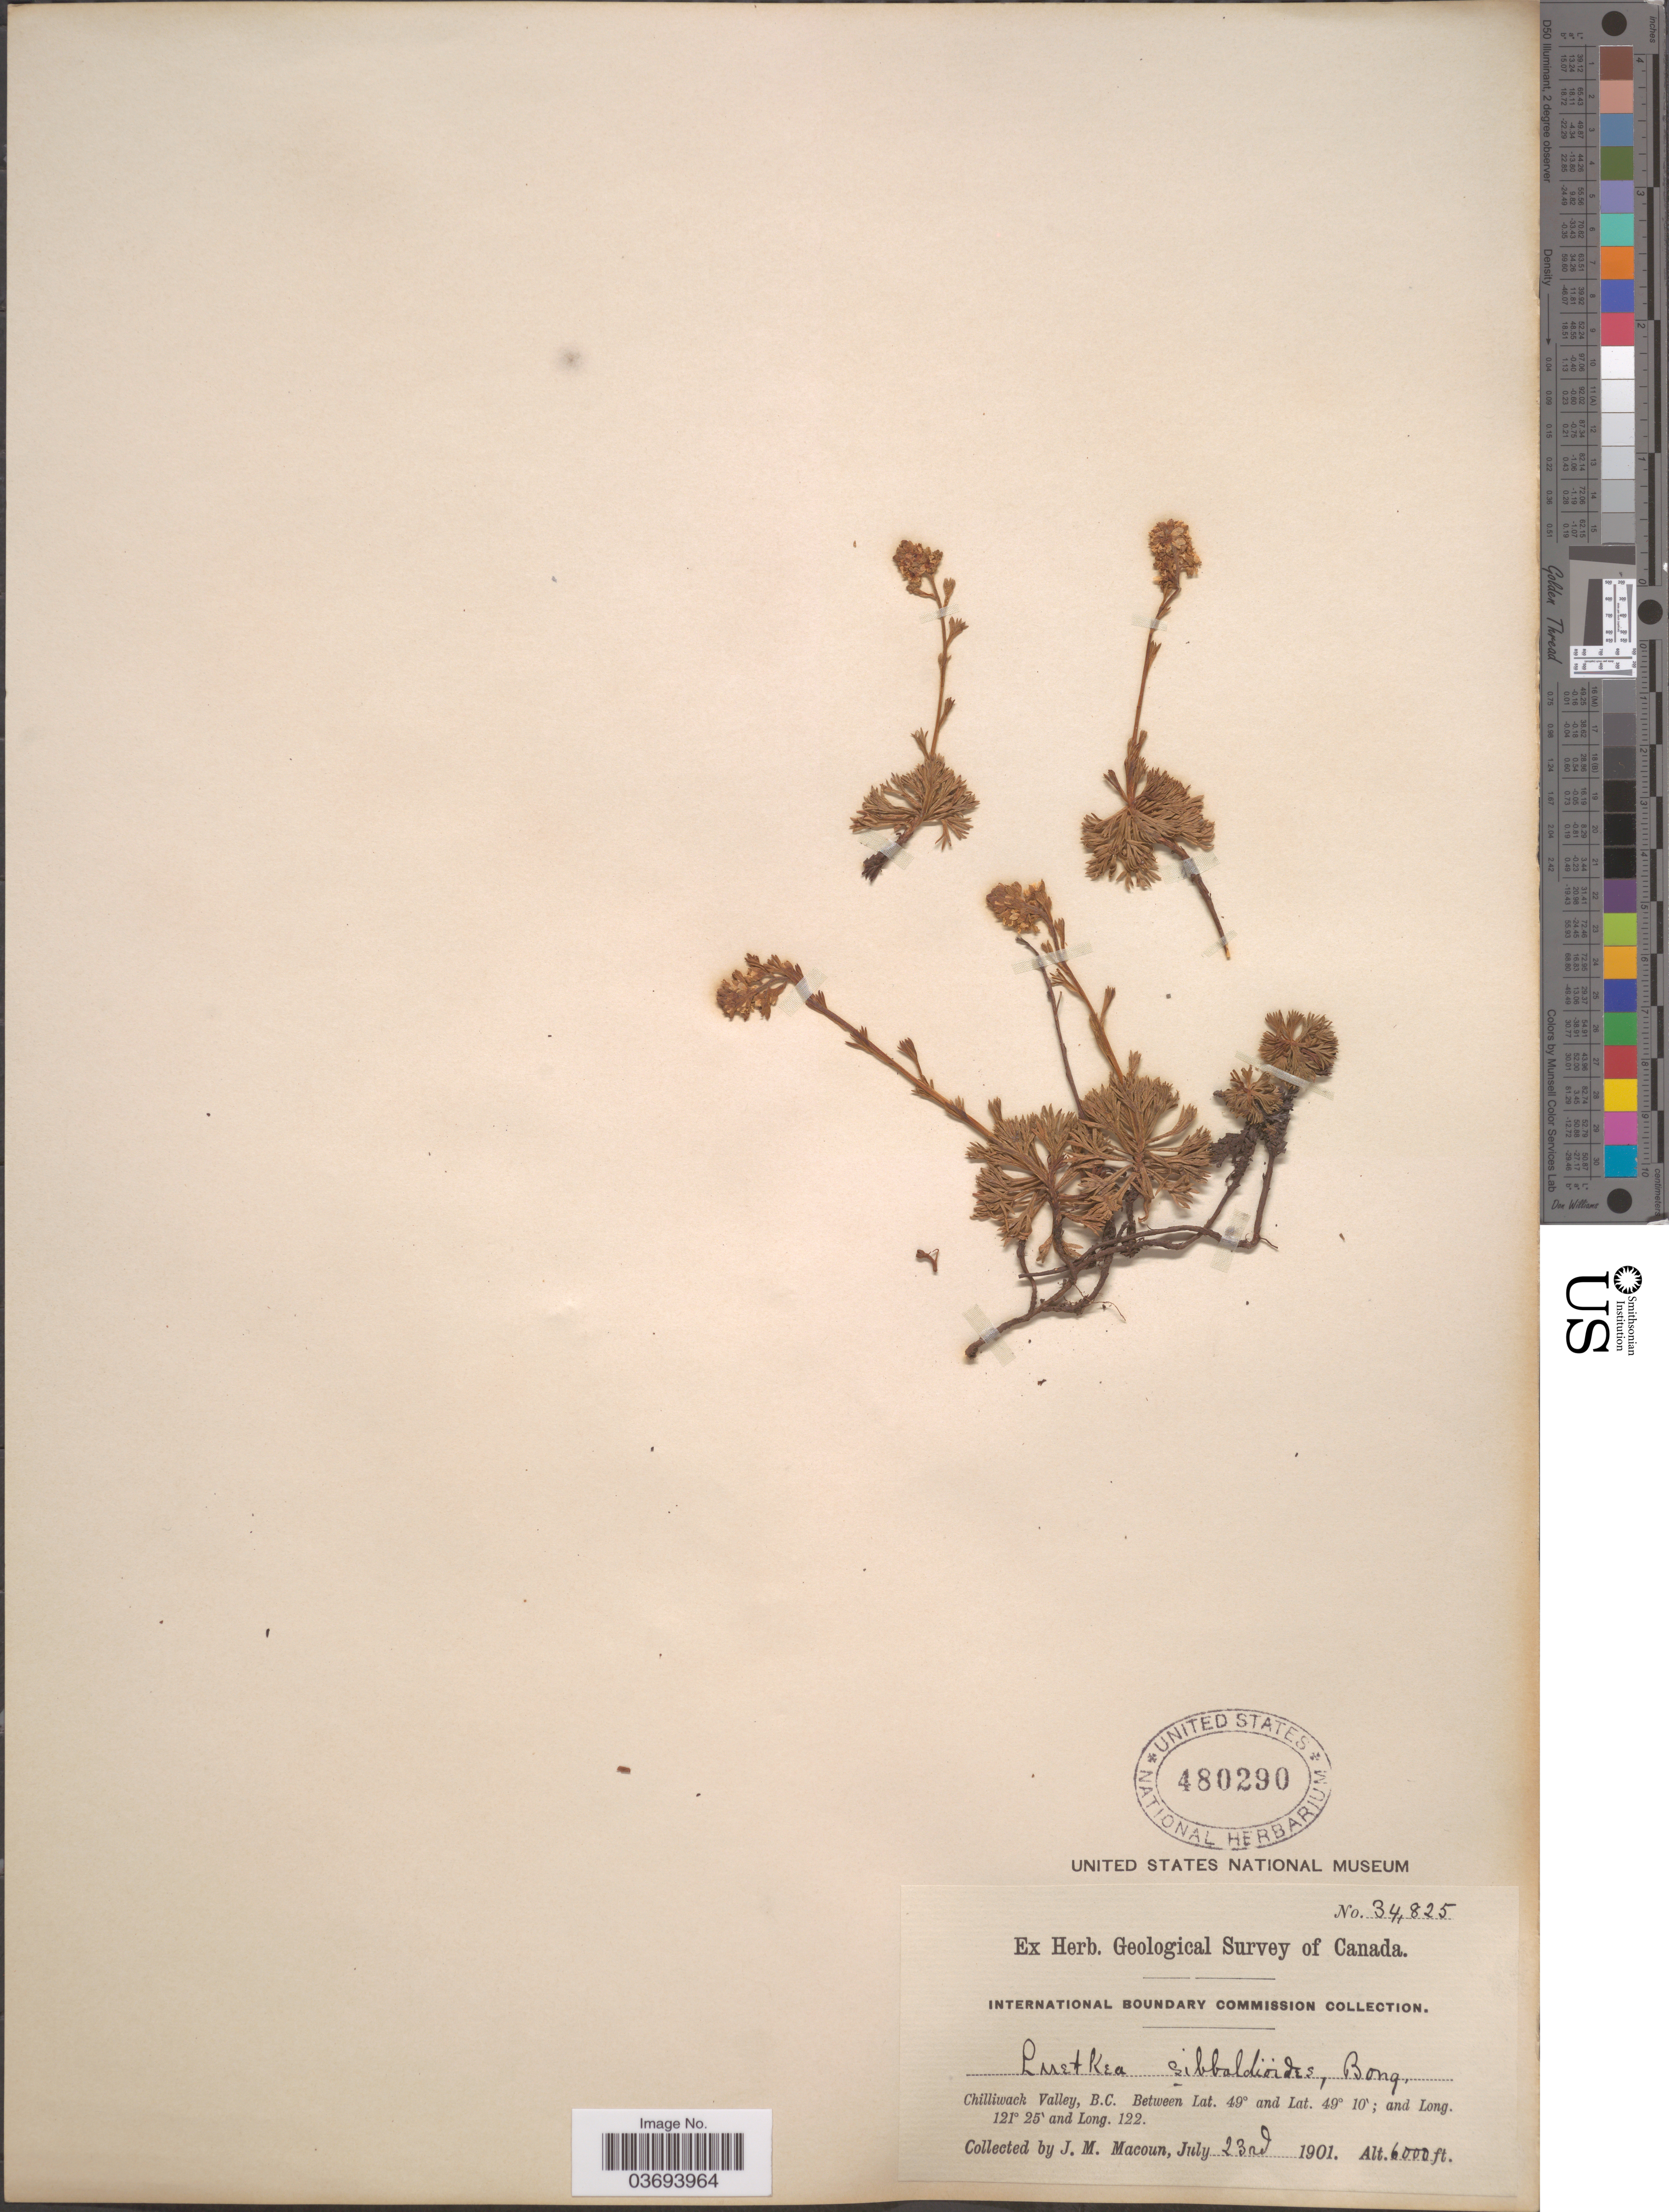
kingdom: Plantae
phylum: Tracheophyta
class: Magnoliopsida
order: Rosales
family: Rosaceae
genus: Luetkea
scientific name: Luetkea pectinata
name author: (Pursh) Kuntze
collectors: J. M. Macoun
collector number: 34825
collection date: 1901-07-23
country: Canada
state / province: British Columbia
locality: Chilliwack Valley.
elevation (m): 1829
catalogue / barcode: US 480290